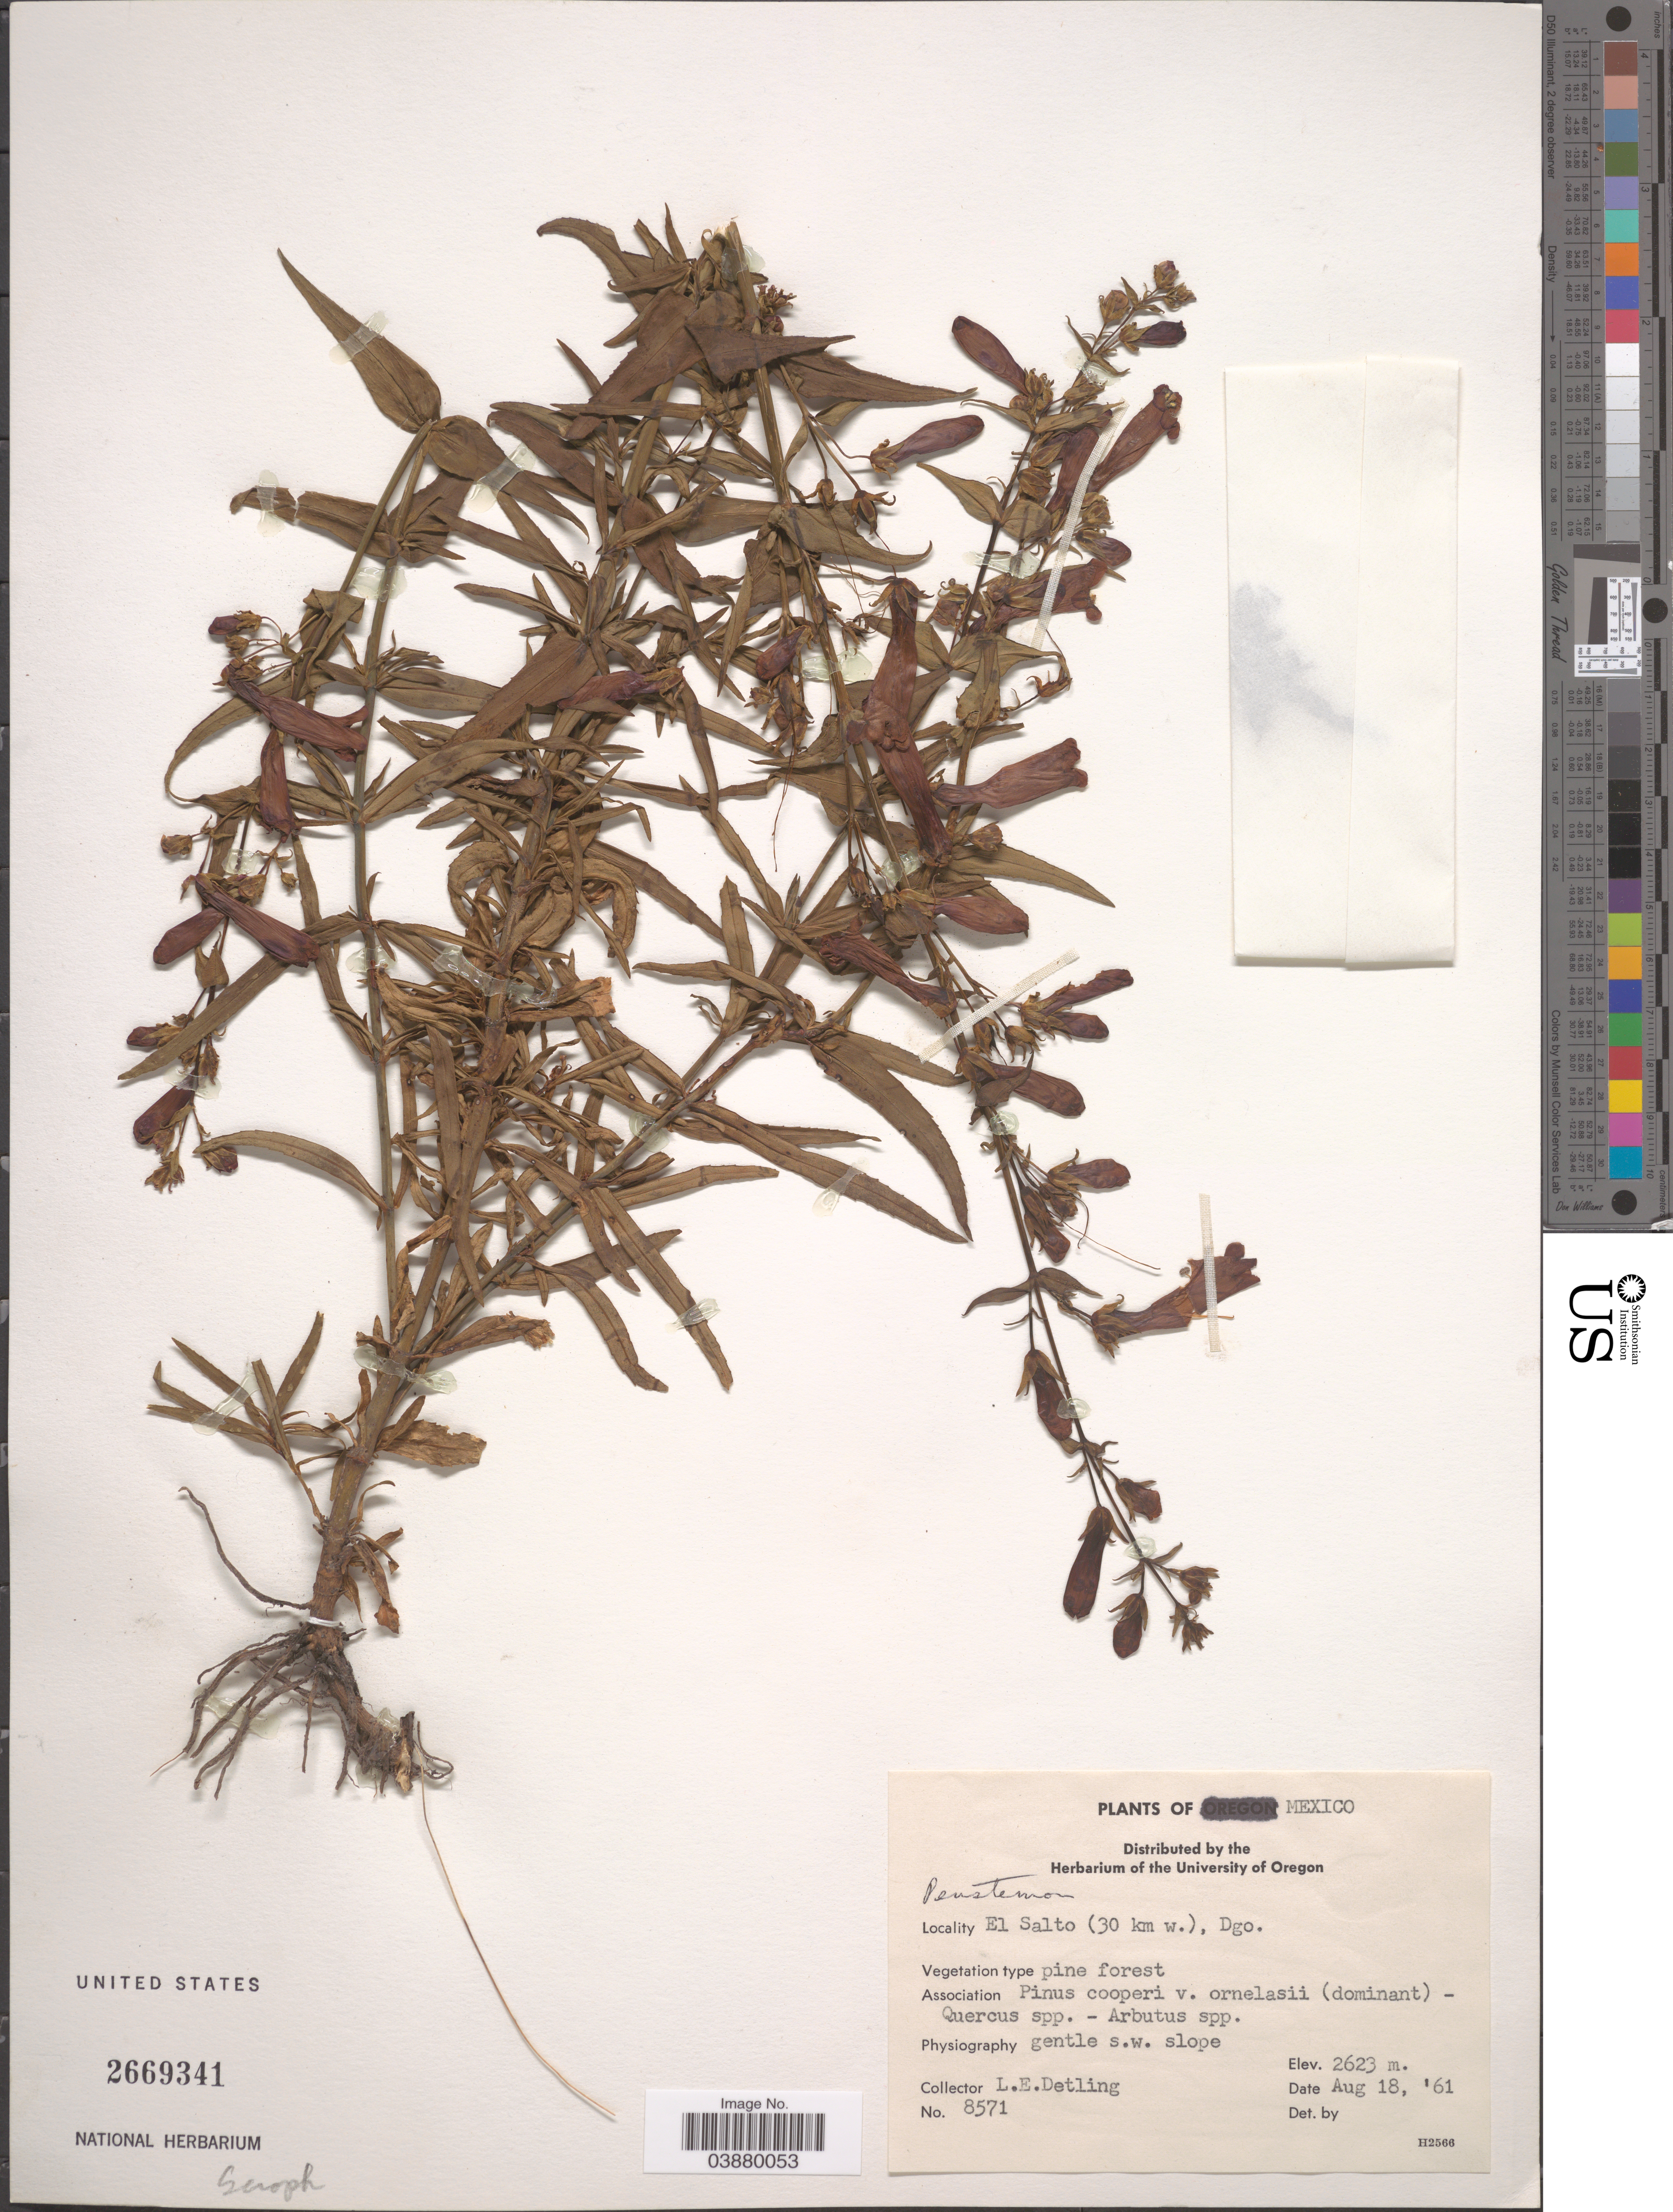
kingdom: Plantae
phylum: Tracheophyta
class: Magnoliopsida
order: Lamiales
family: Plantaginaceae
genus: Penstemon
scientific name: Penstemon sp.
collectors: L. E. Detling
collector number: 8571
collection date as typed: Transcribed d/m/y: 18/8/61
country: Mexico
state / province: Durango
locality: El Salto (30 km w.). Gentle s.w. slope.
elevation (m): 2623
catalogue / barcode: US 2669341